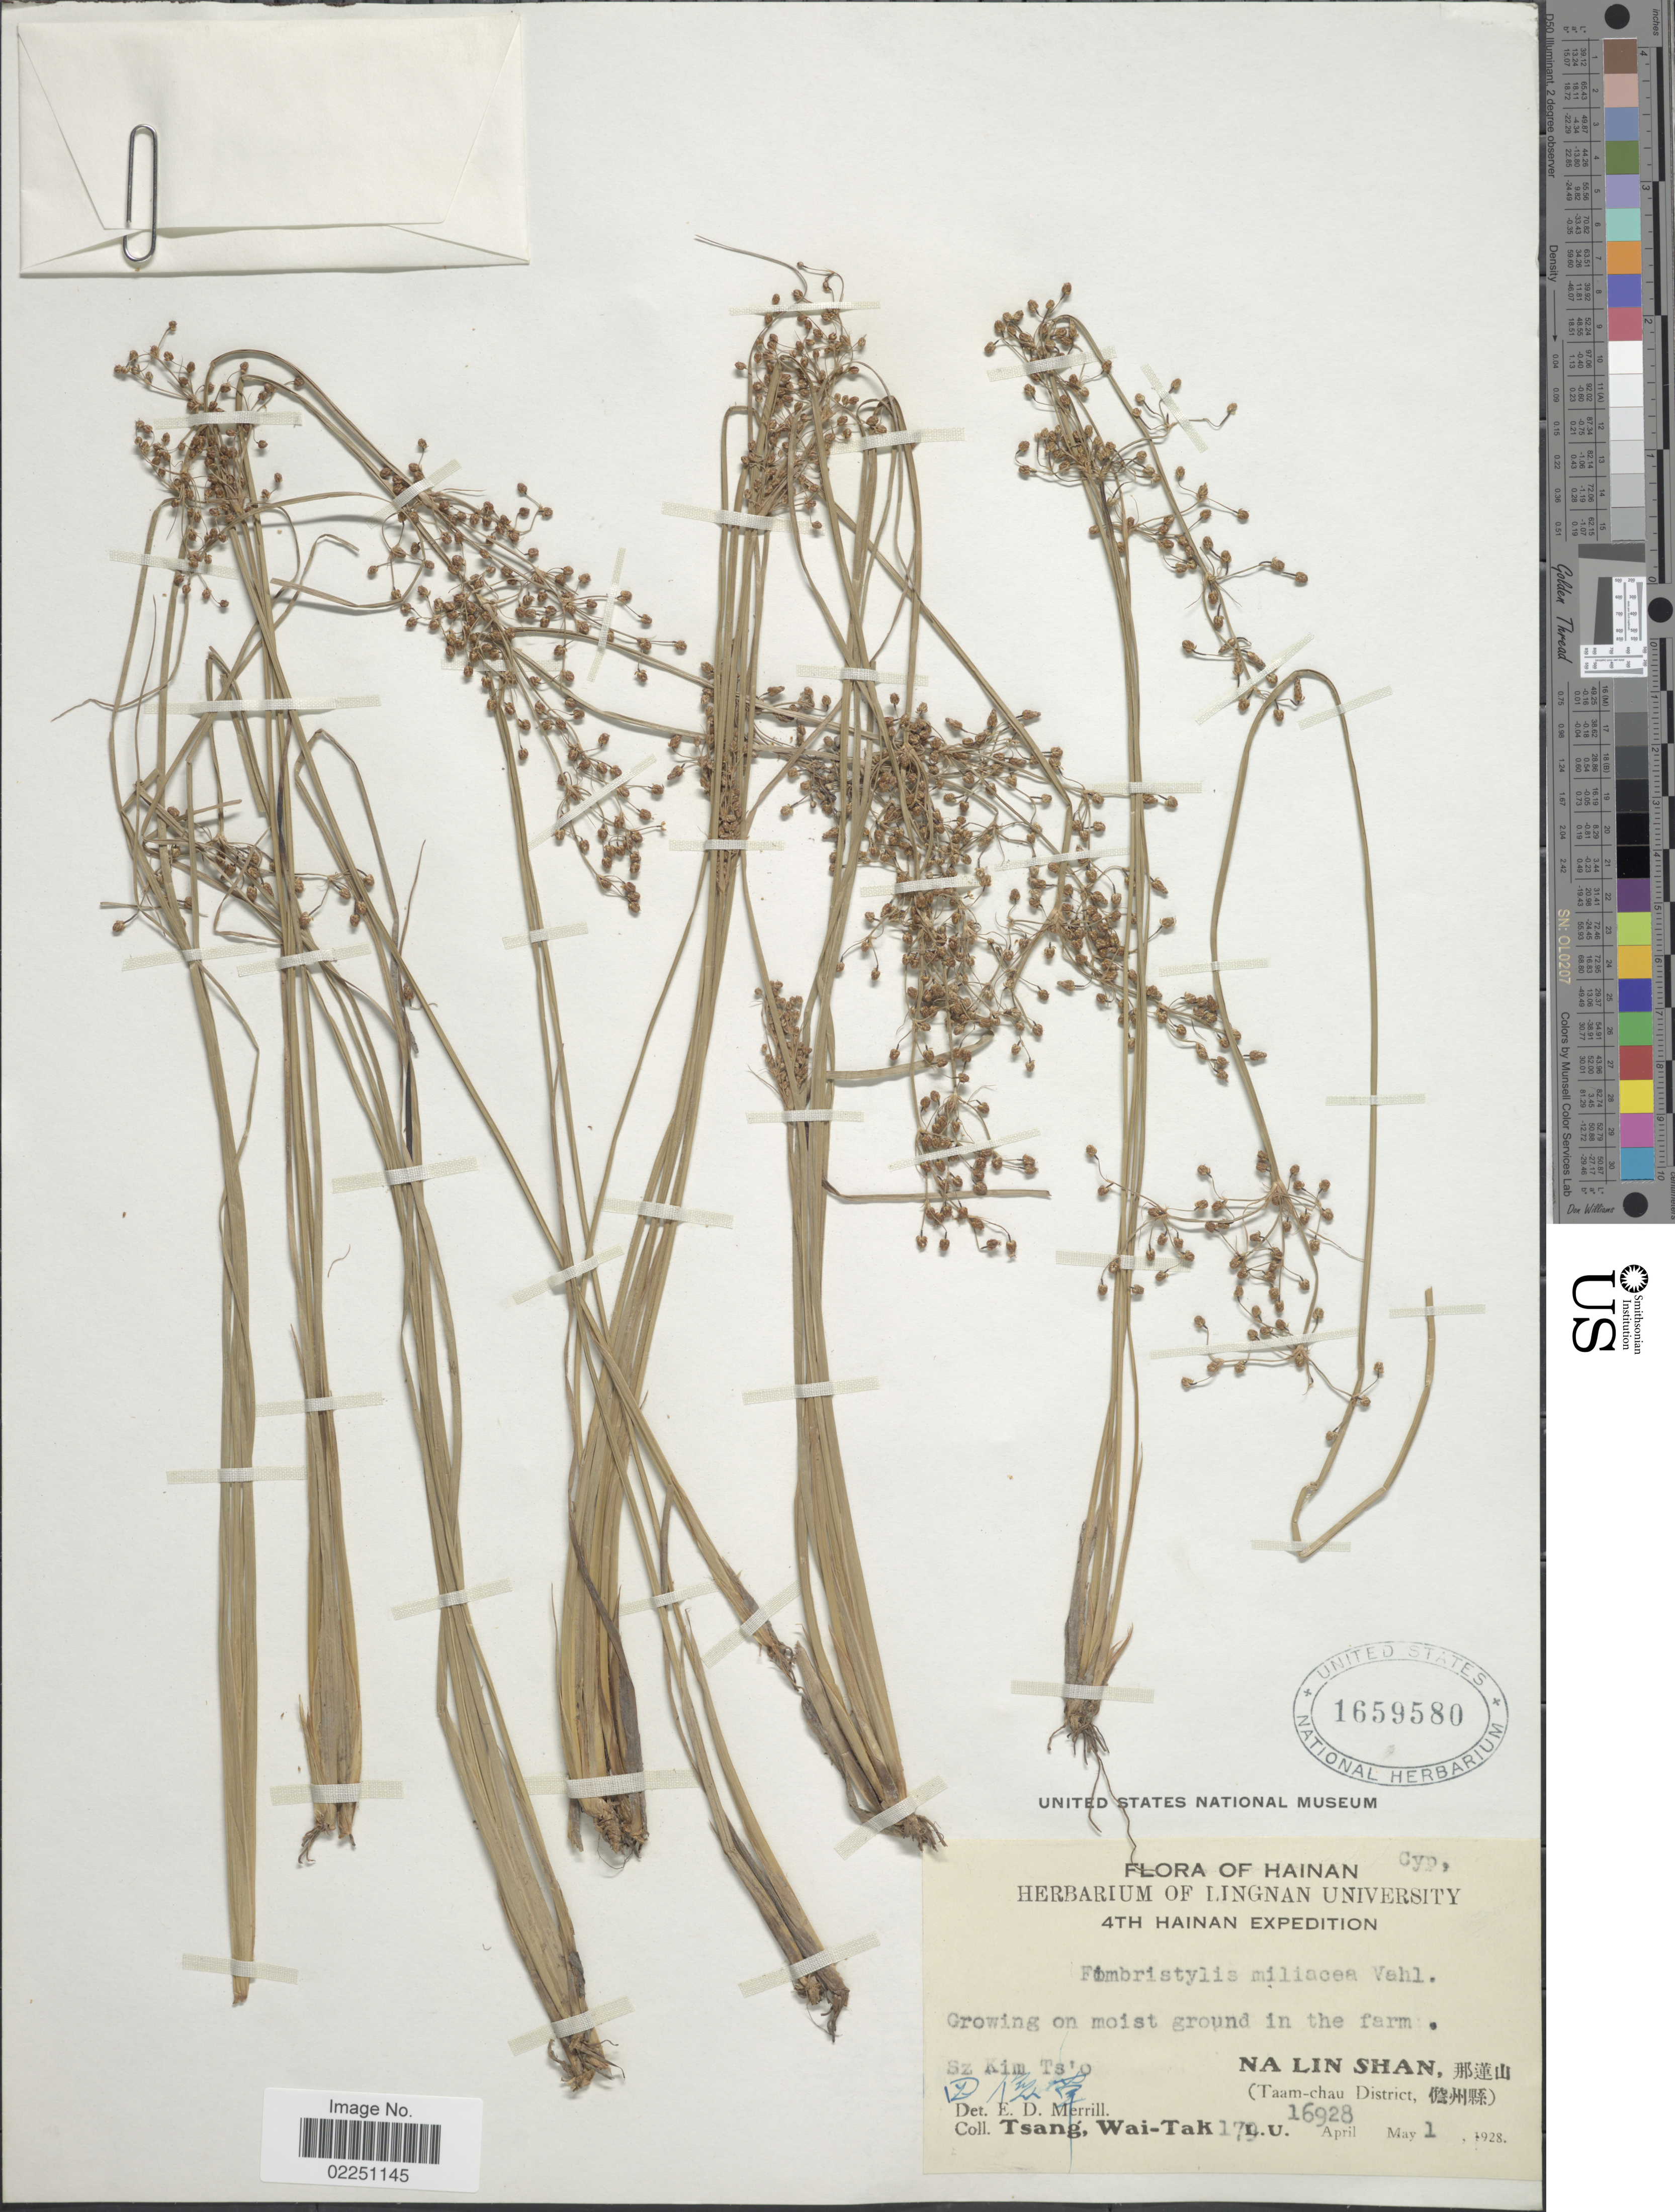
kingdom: Plantae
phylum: Tracheophyta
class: Liliopsida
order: Poales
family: Cyperaceae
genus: Fimbristylis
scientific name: Fimbristylis littoralis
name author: Gaudich.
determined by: Strong, M. T., (US), Smithsonian Institution - National Museum of Natural History (UNITED STATES)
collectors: W. T. Tsang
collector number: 179/L.U.16928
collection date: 1928-05-01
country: China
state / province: Hainan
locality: Sz Kim Ts'o. Na Lin Shan, (Taam-chau District)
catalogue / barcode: US 1659580